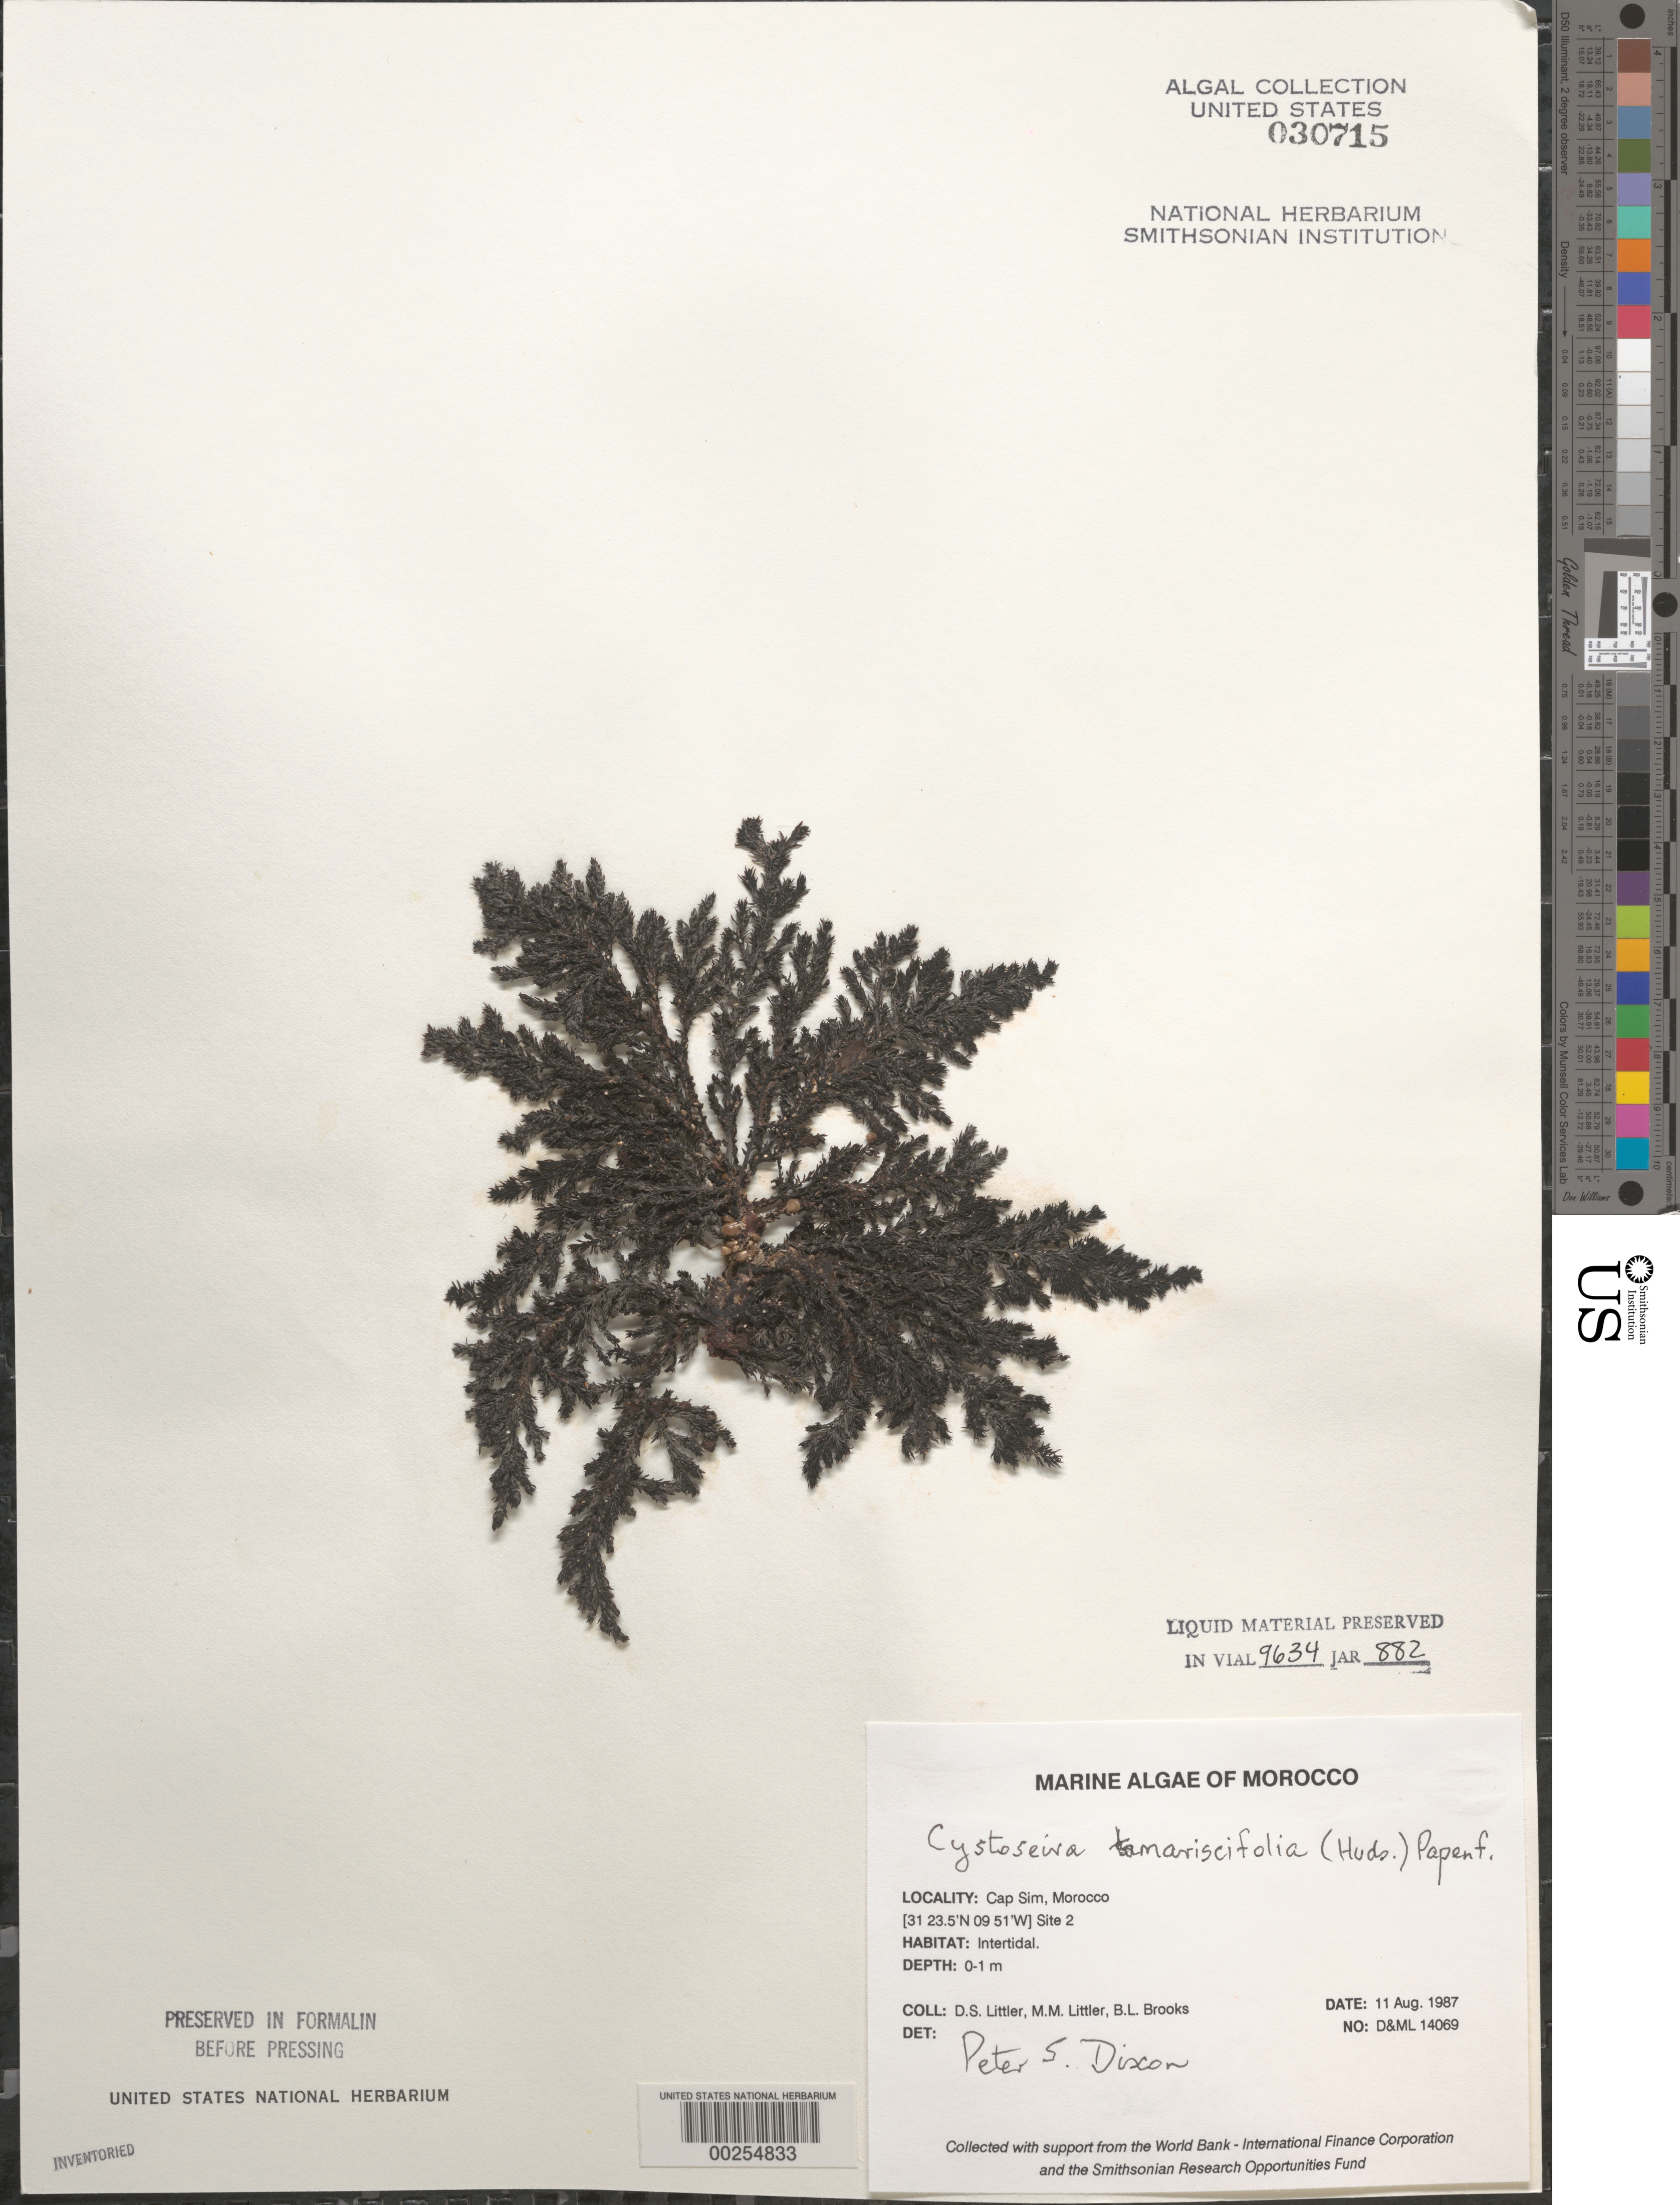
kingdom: Chromista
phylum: Ochrophyta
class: Phaeophyceae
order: Fucales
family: Sargassaceae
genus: Cystoseira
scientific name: Cystoseira tamariscifolia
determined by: Dixon, P. S.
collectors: D. S. Littler, M. M. Littler & B. Brooks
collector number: D&ML 14069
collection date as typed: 11 Aug 1987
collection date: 1987-08-11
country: Morocco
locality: Cap Sim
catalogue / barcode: US 30715